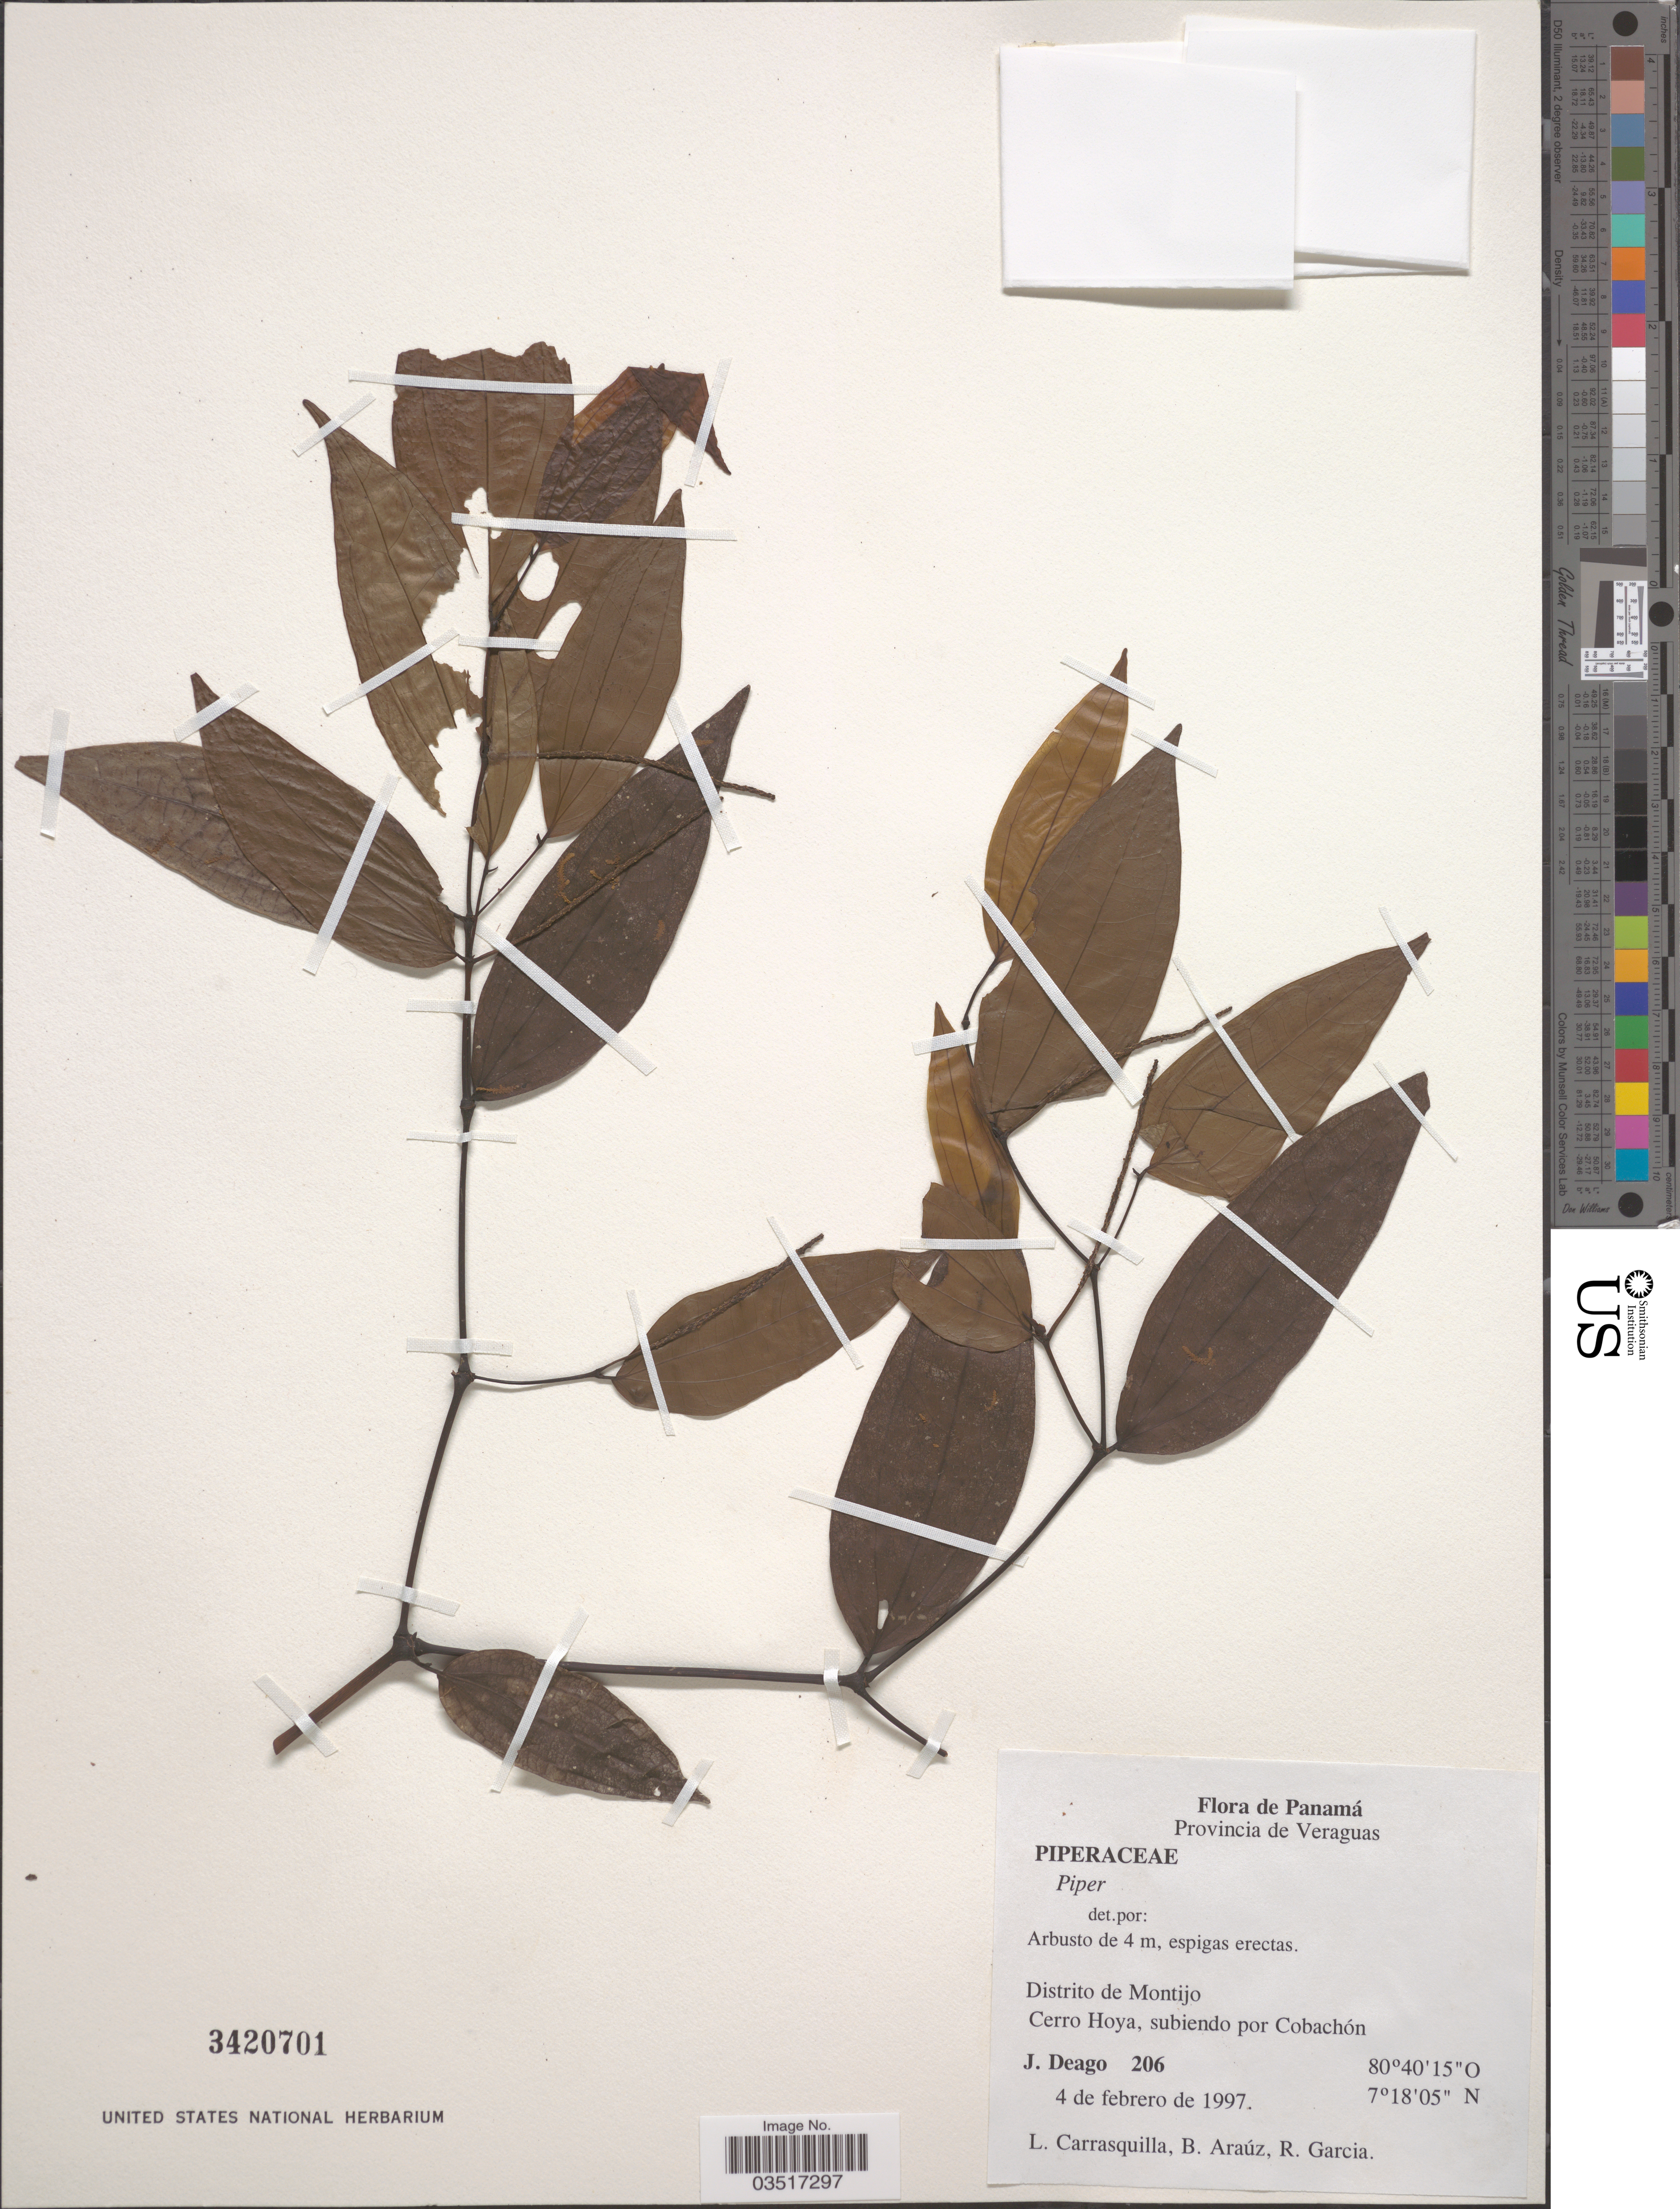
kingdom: Plantae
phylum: Tracheophyta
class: Magnoliopsida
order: Piperales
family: Piperaceae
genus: Piper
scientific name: Piper sp.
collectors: J. Deago, L. Carrasquilla, B. Araúz & R. Garcia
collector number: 206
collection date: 1997-02-04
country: Panama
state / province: Veraguas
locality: Distrito de Montijo. Cerro Hoya, subiendo por Cobachón.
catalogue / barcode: US 3420701